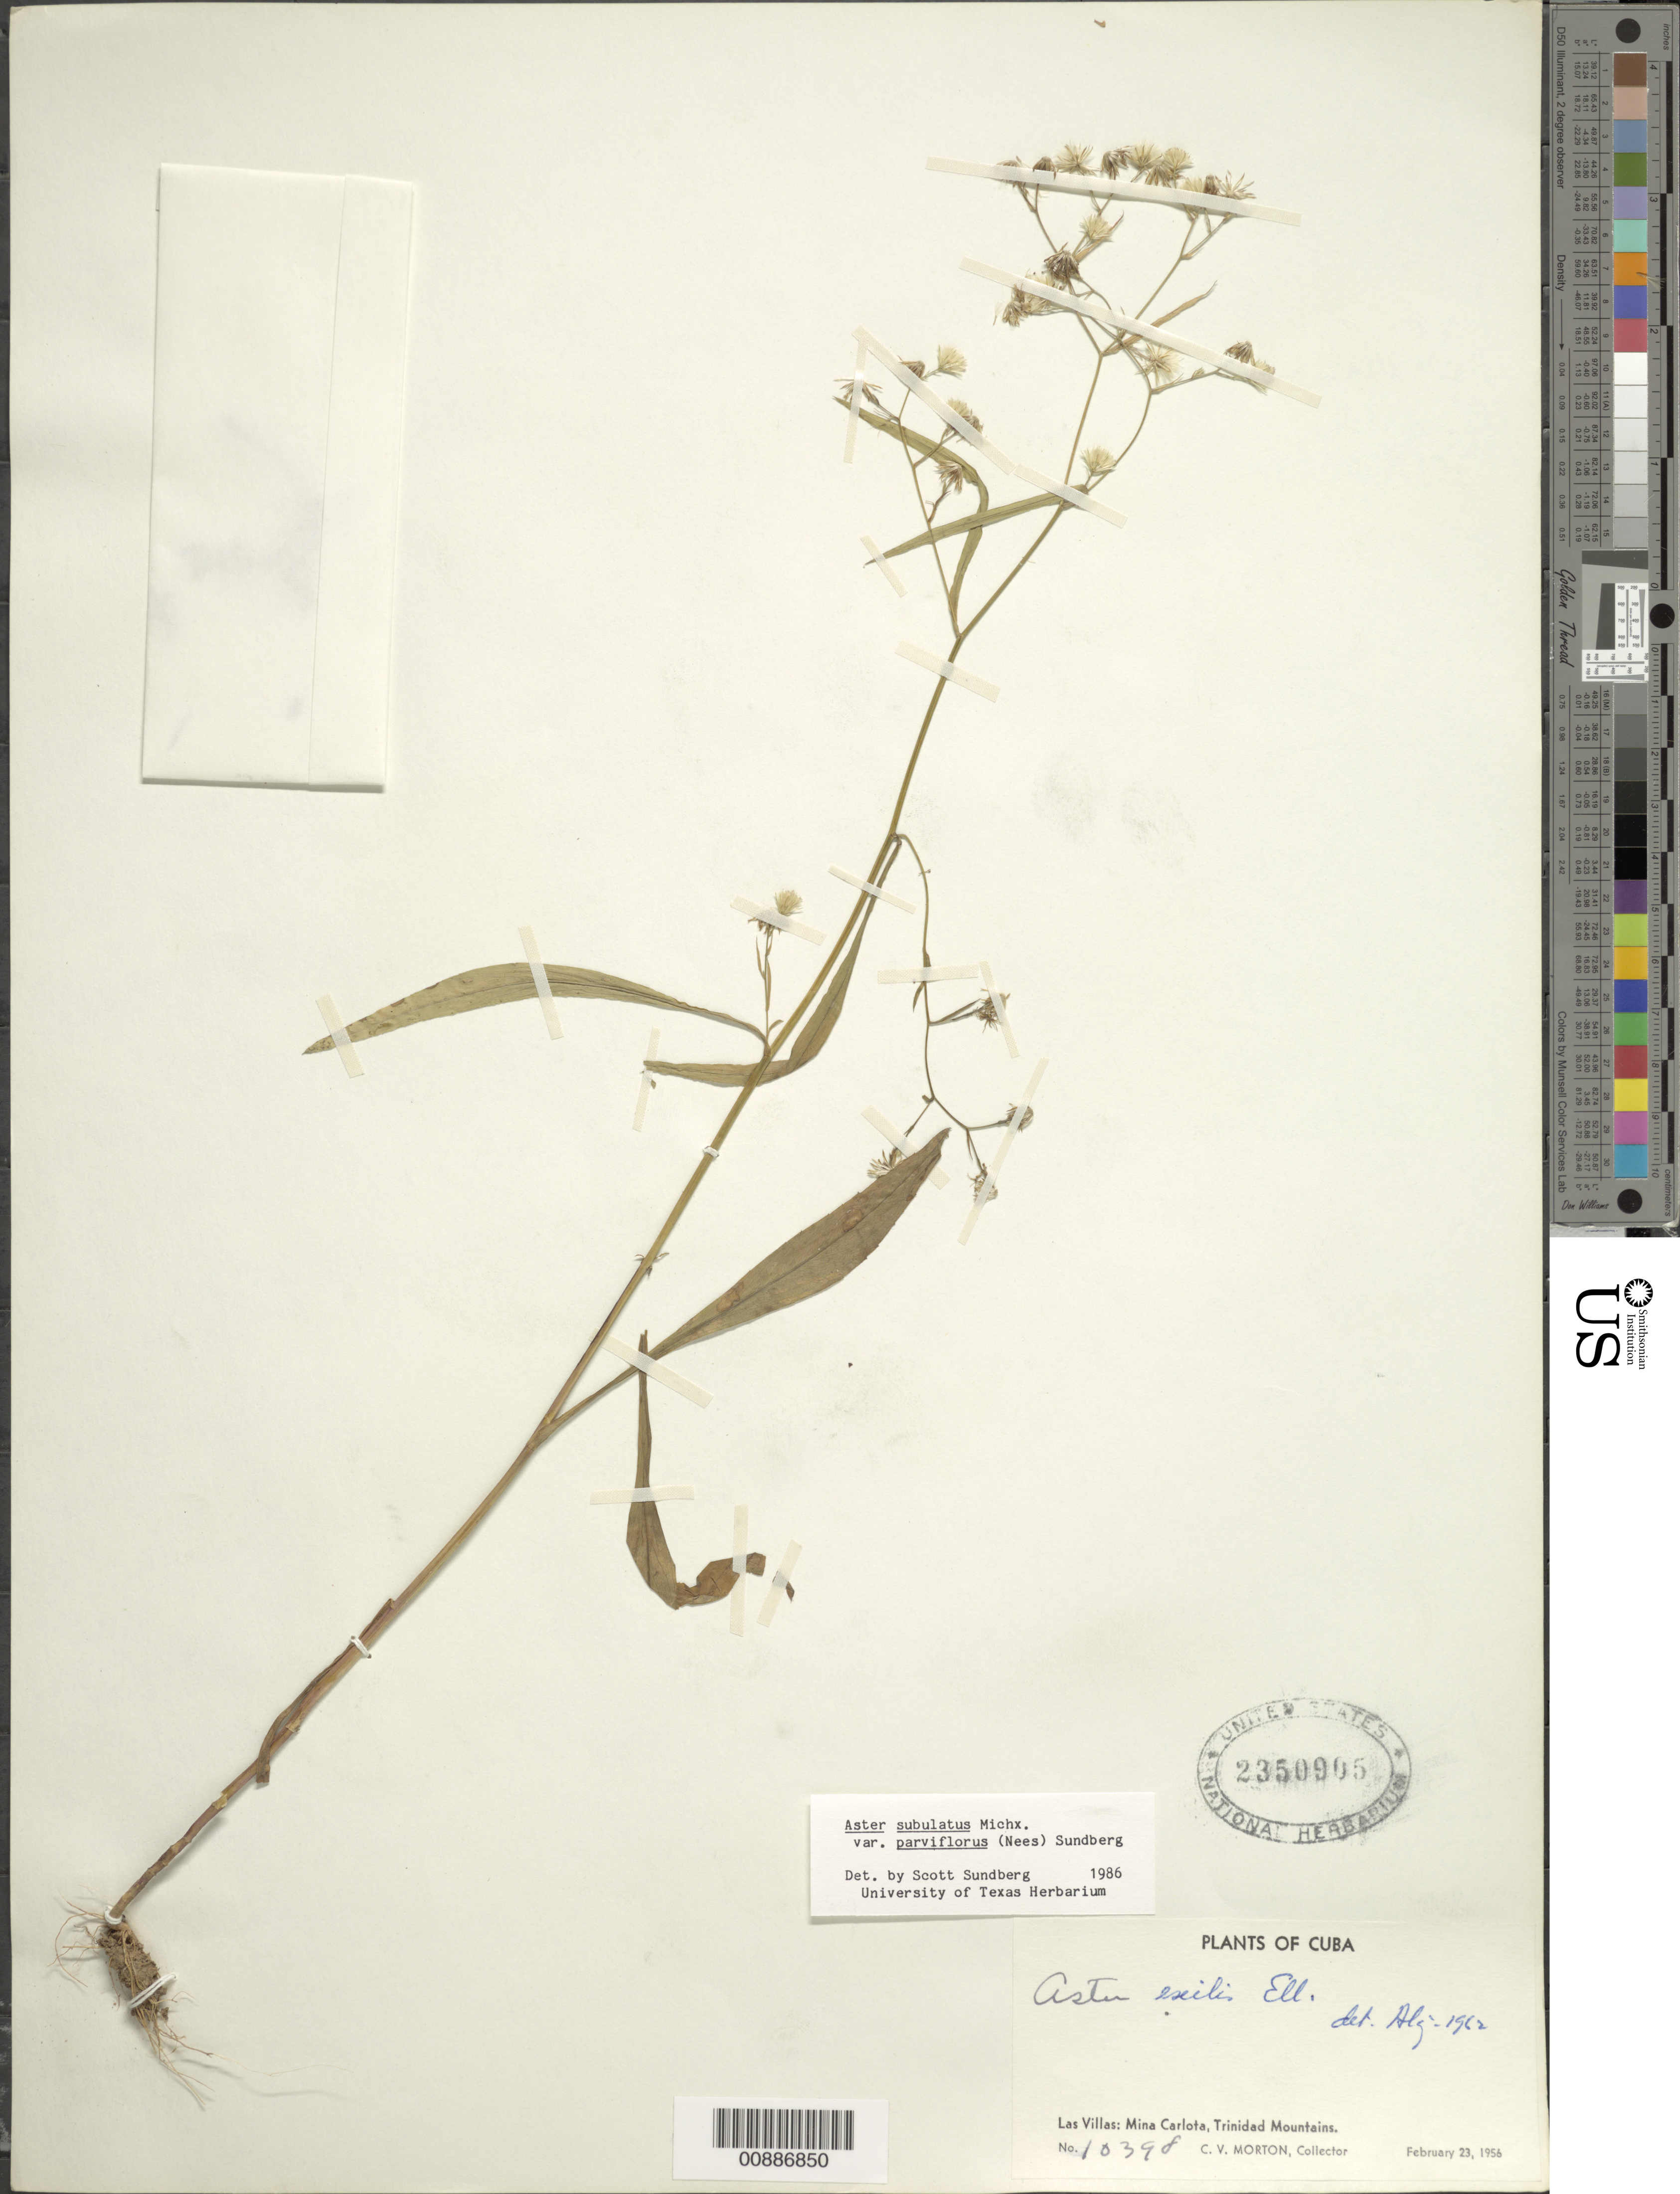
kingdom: Plantae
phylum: Tracheophyta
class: Magnoliopsida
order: Asterales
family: Asteraceae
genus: Symphyotrichum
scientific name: Symphyotrichum subulatum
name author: (Michx.) G.L. Nesom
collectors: C. V. Morton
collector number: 10398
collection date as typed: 23 Feb 1956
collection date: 1956-02-23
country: Cuba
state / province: Las Villas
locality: Mina Carlota, Trinidad Mountains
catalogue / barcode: US 2350905